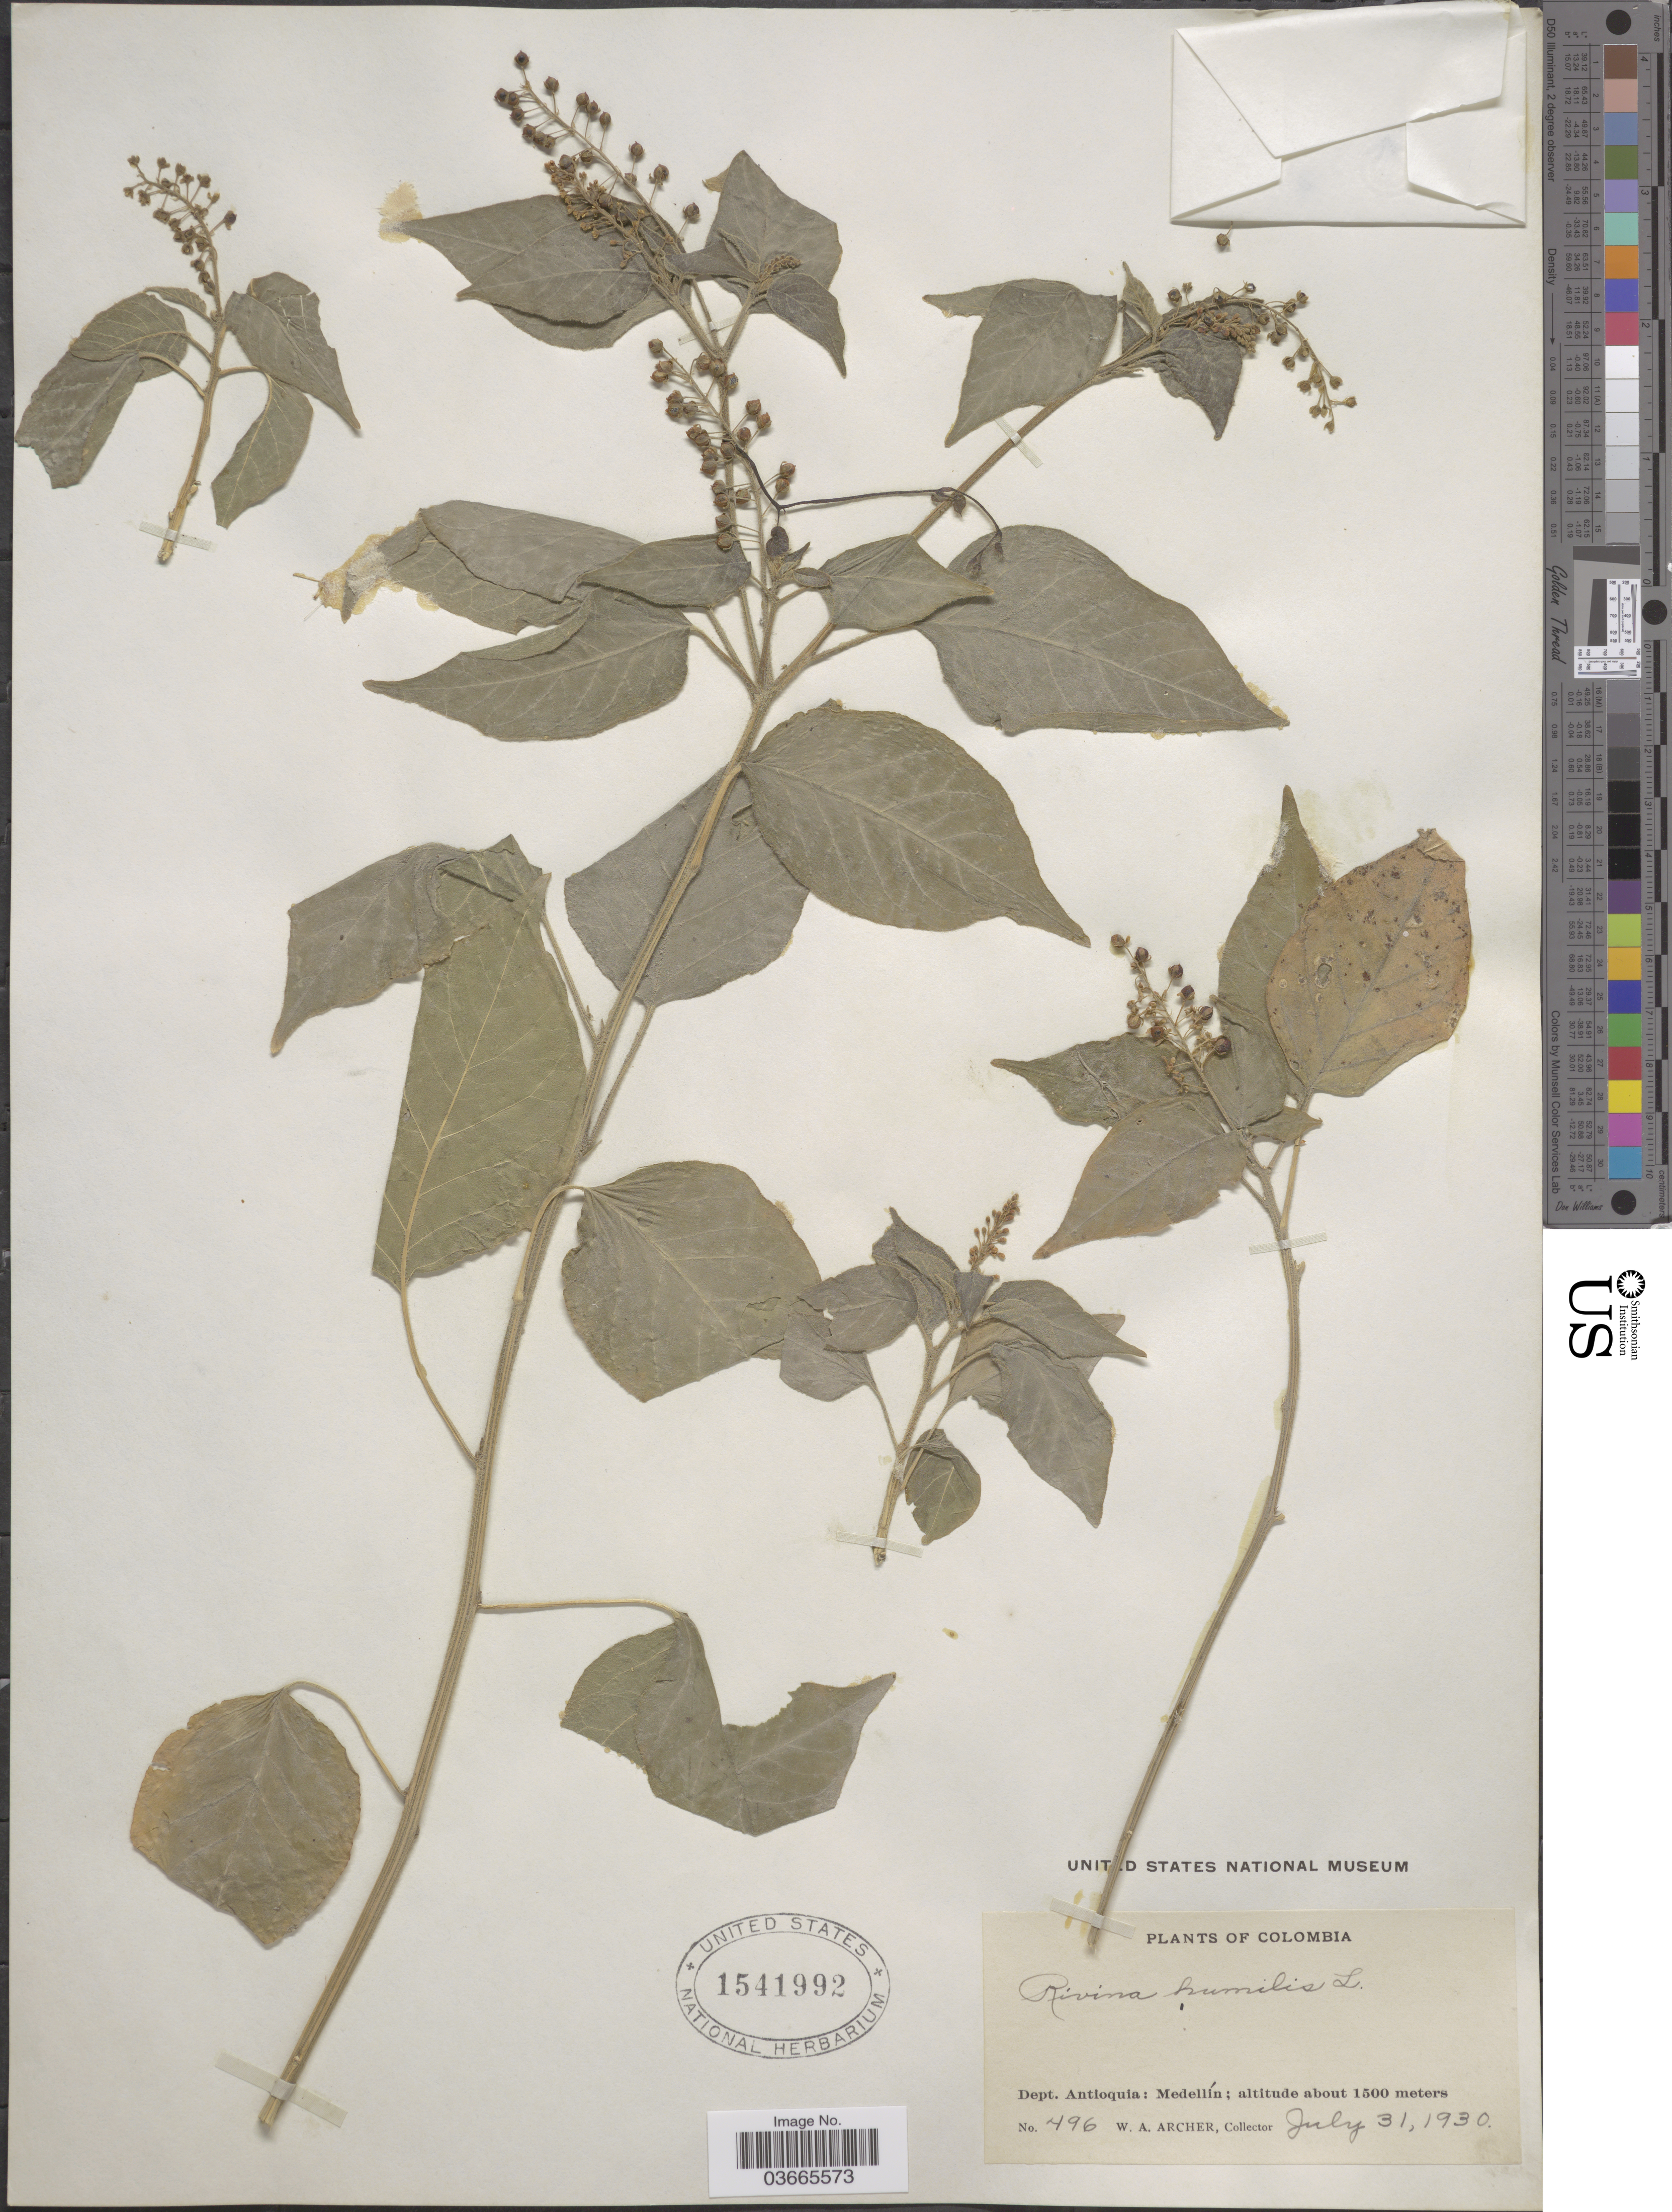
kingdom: Plantae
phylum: Tracheophyta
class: Magnoliopsida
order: Caryophyllales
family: Phytolaccaceae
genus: Rivina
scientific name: Rivina humilis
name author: L.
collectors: W. Archer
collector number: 496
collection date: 1930-07-31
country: Colombia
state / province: Antioquia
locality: Dept. Antioquia: Medellín.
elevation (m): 1500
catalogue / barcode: US 1541992